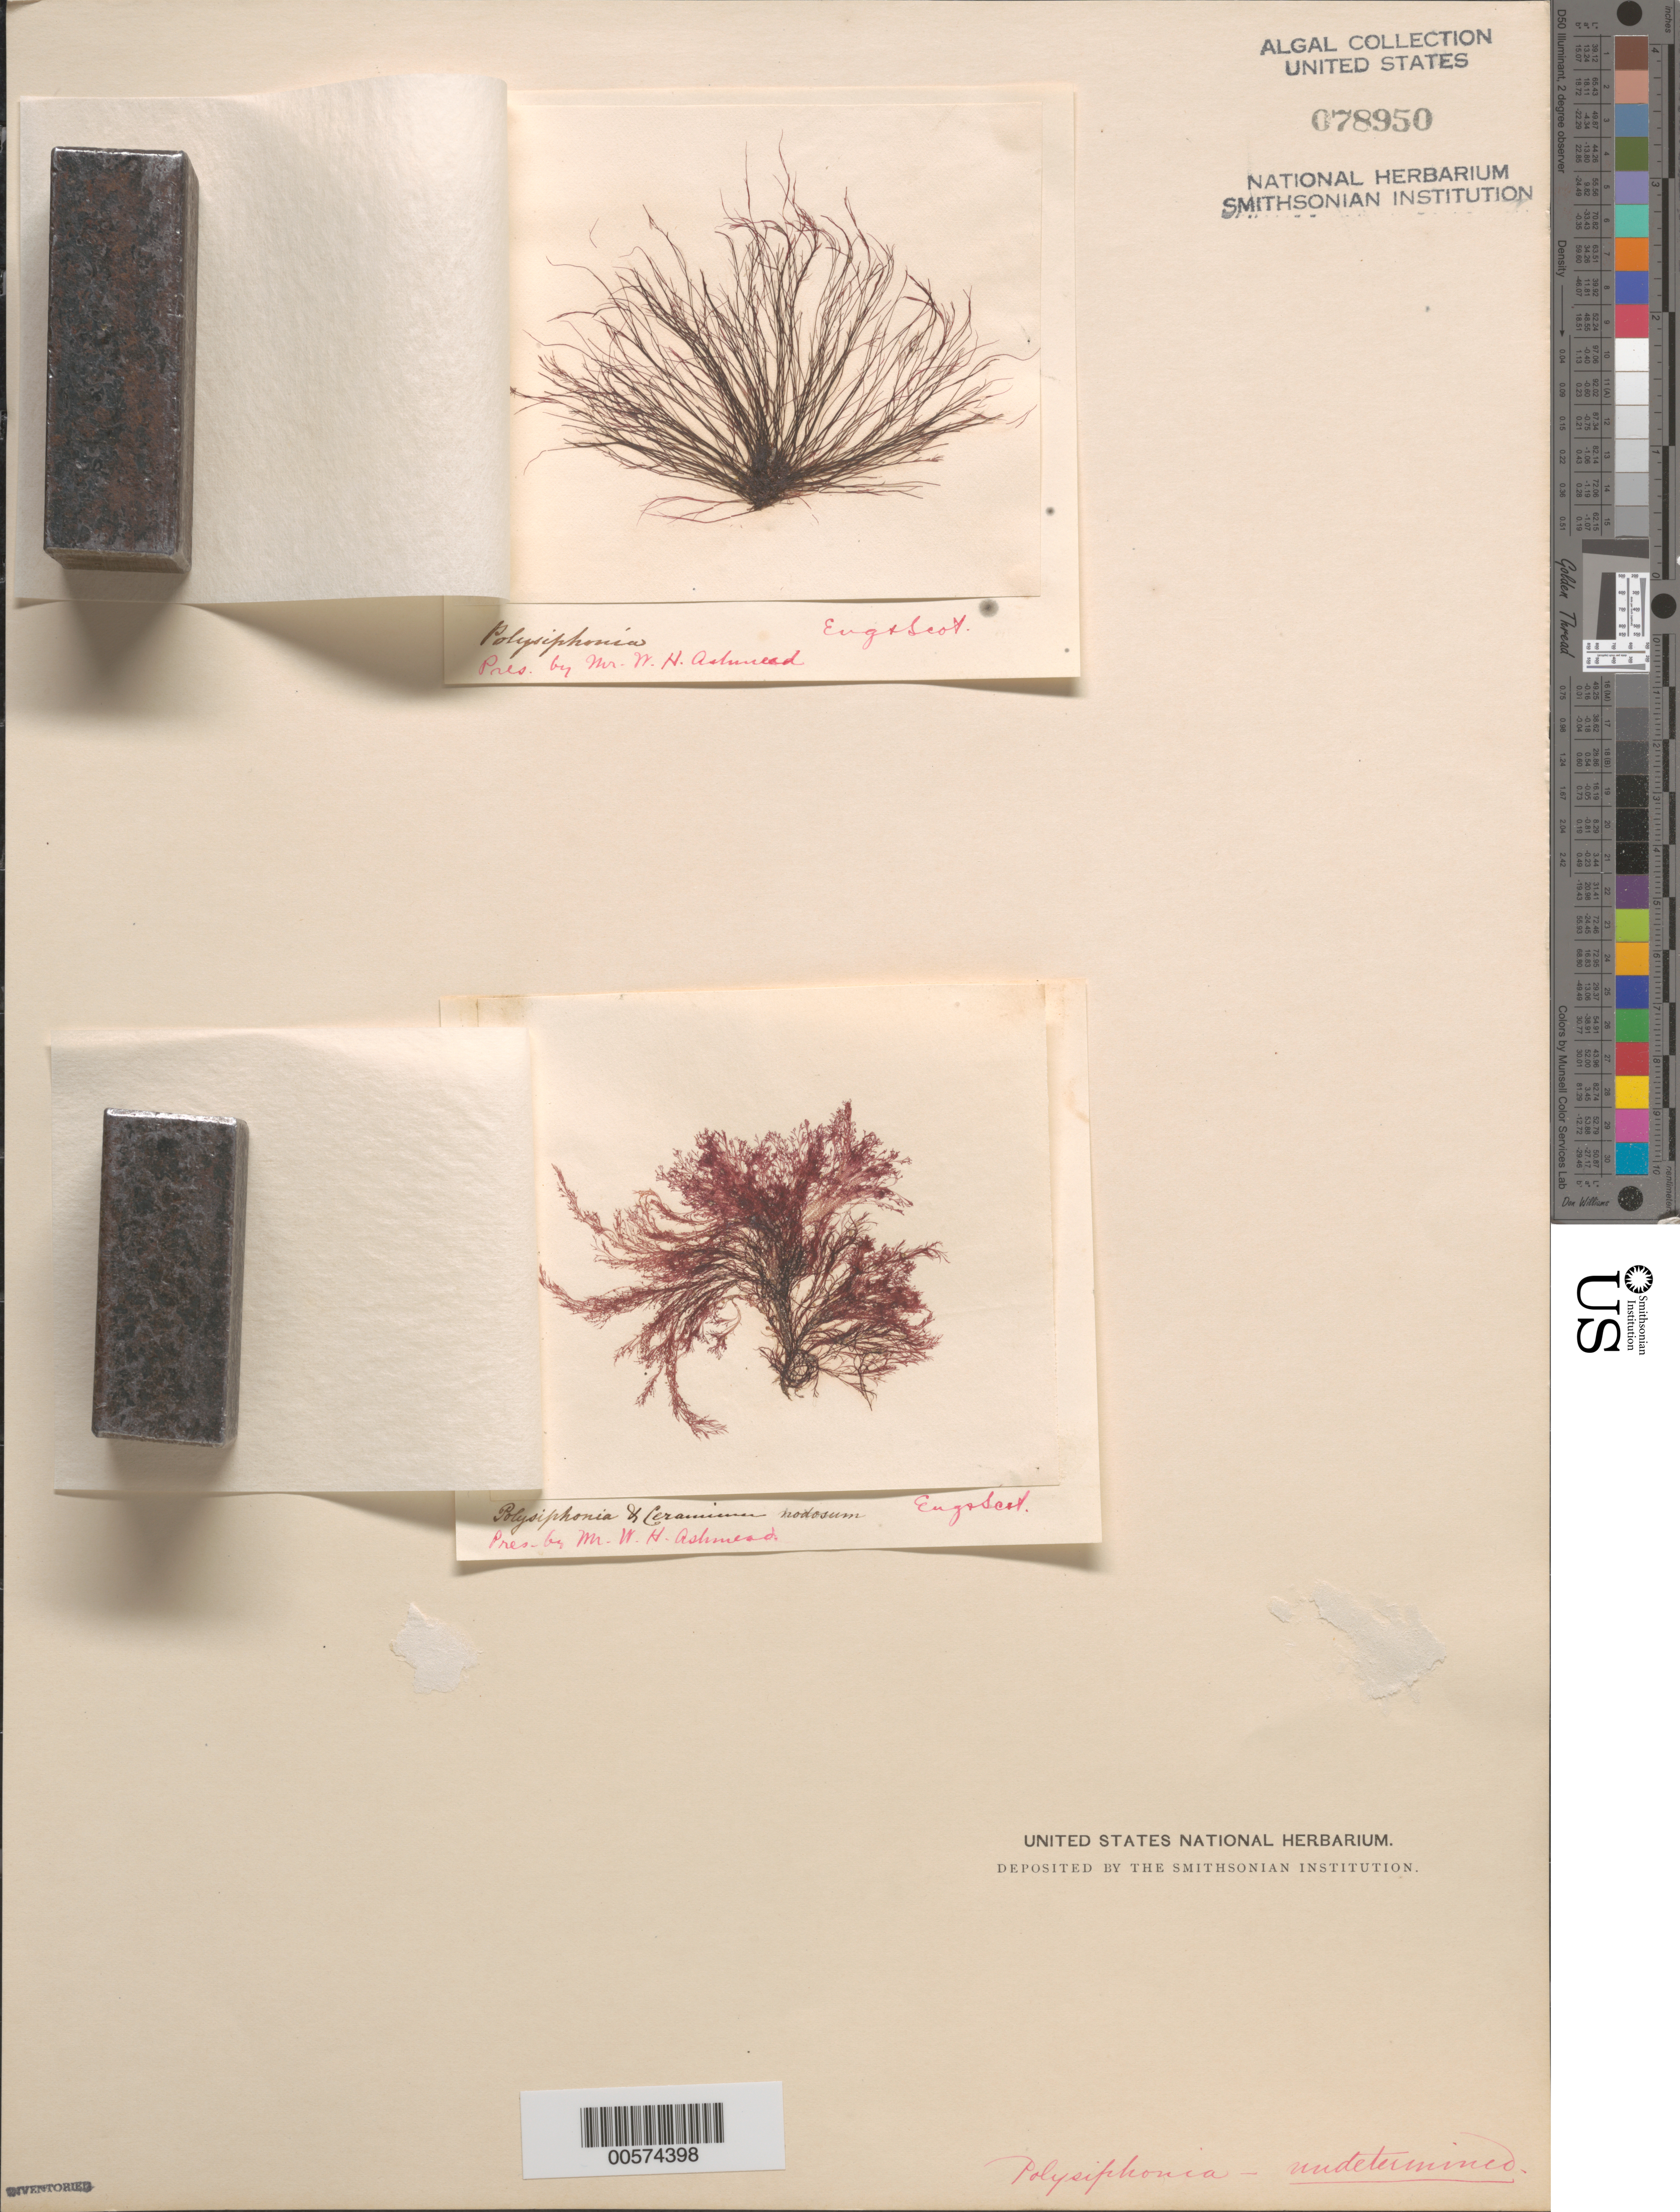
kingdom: Plantae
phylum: Rhodophyta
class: Florideophyceae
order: Ceramiales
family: Rhodomelaceae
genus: Polysiphonia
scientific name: Polysiphonia sp.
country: United Kingdom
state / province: England / Scotland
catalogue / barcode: US 78950